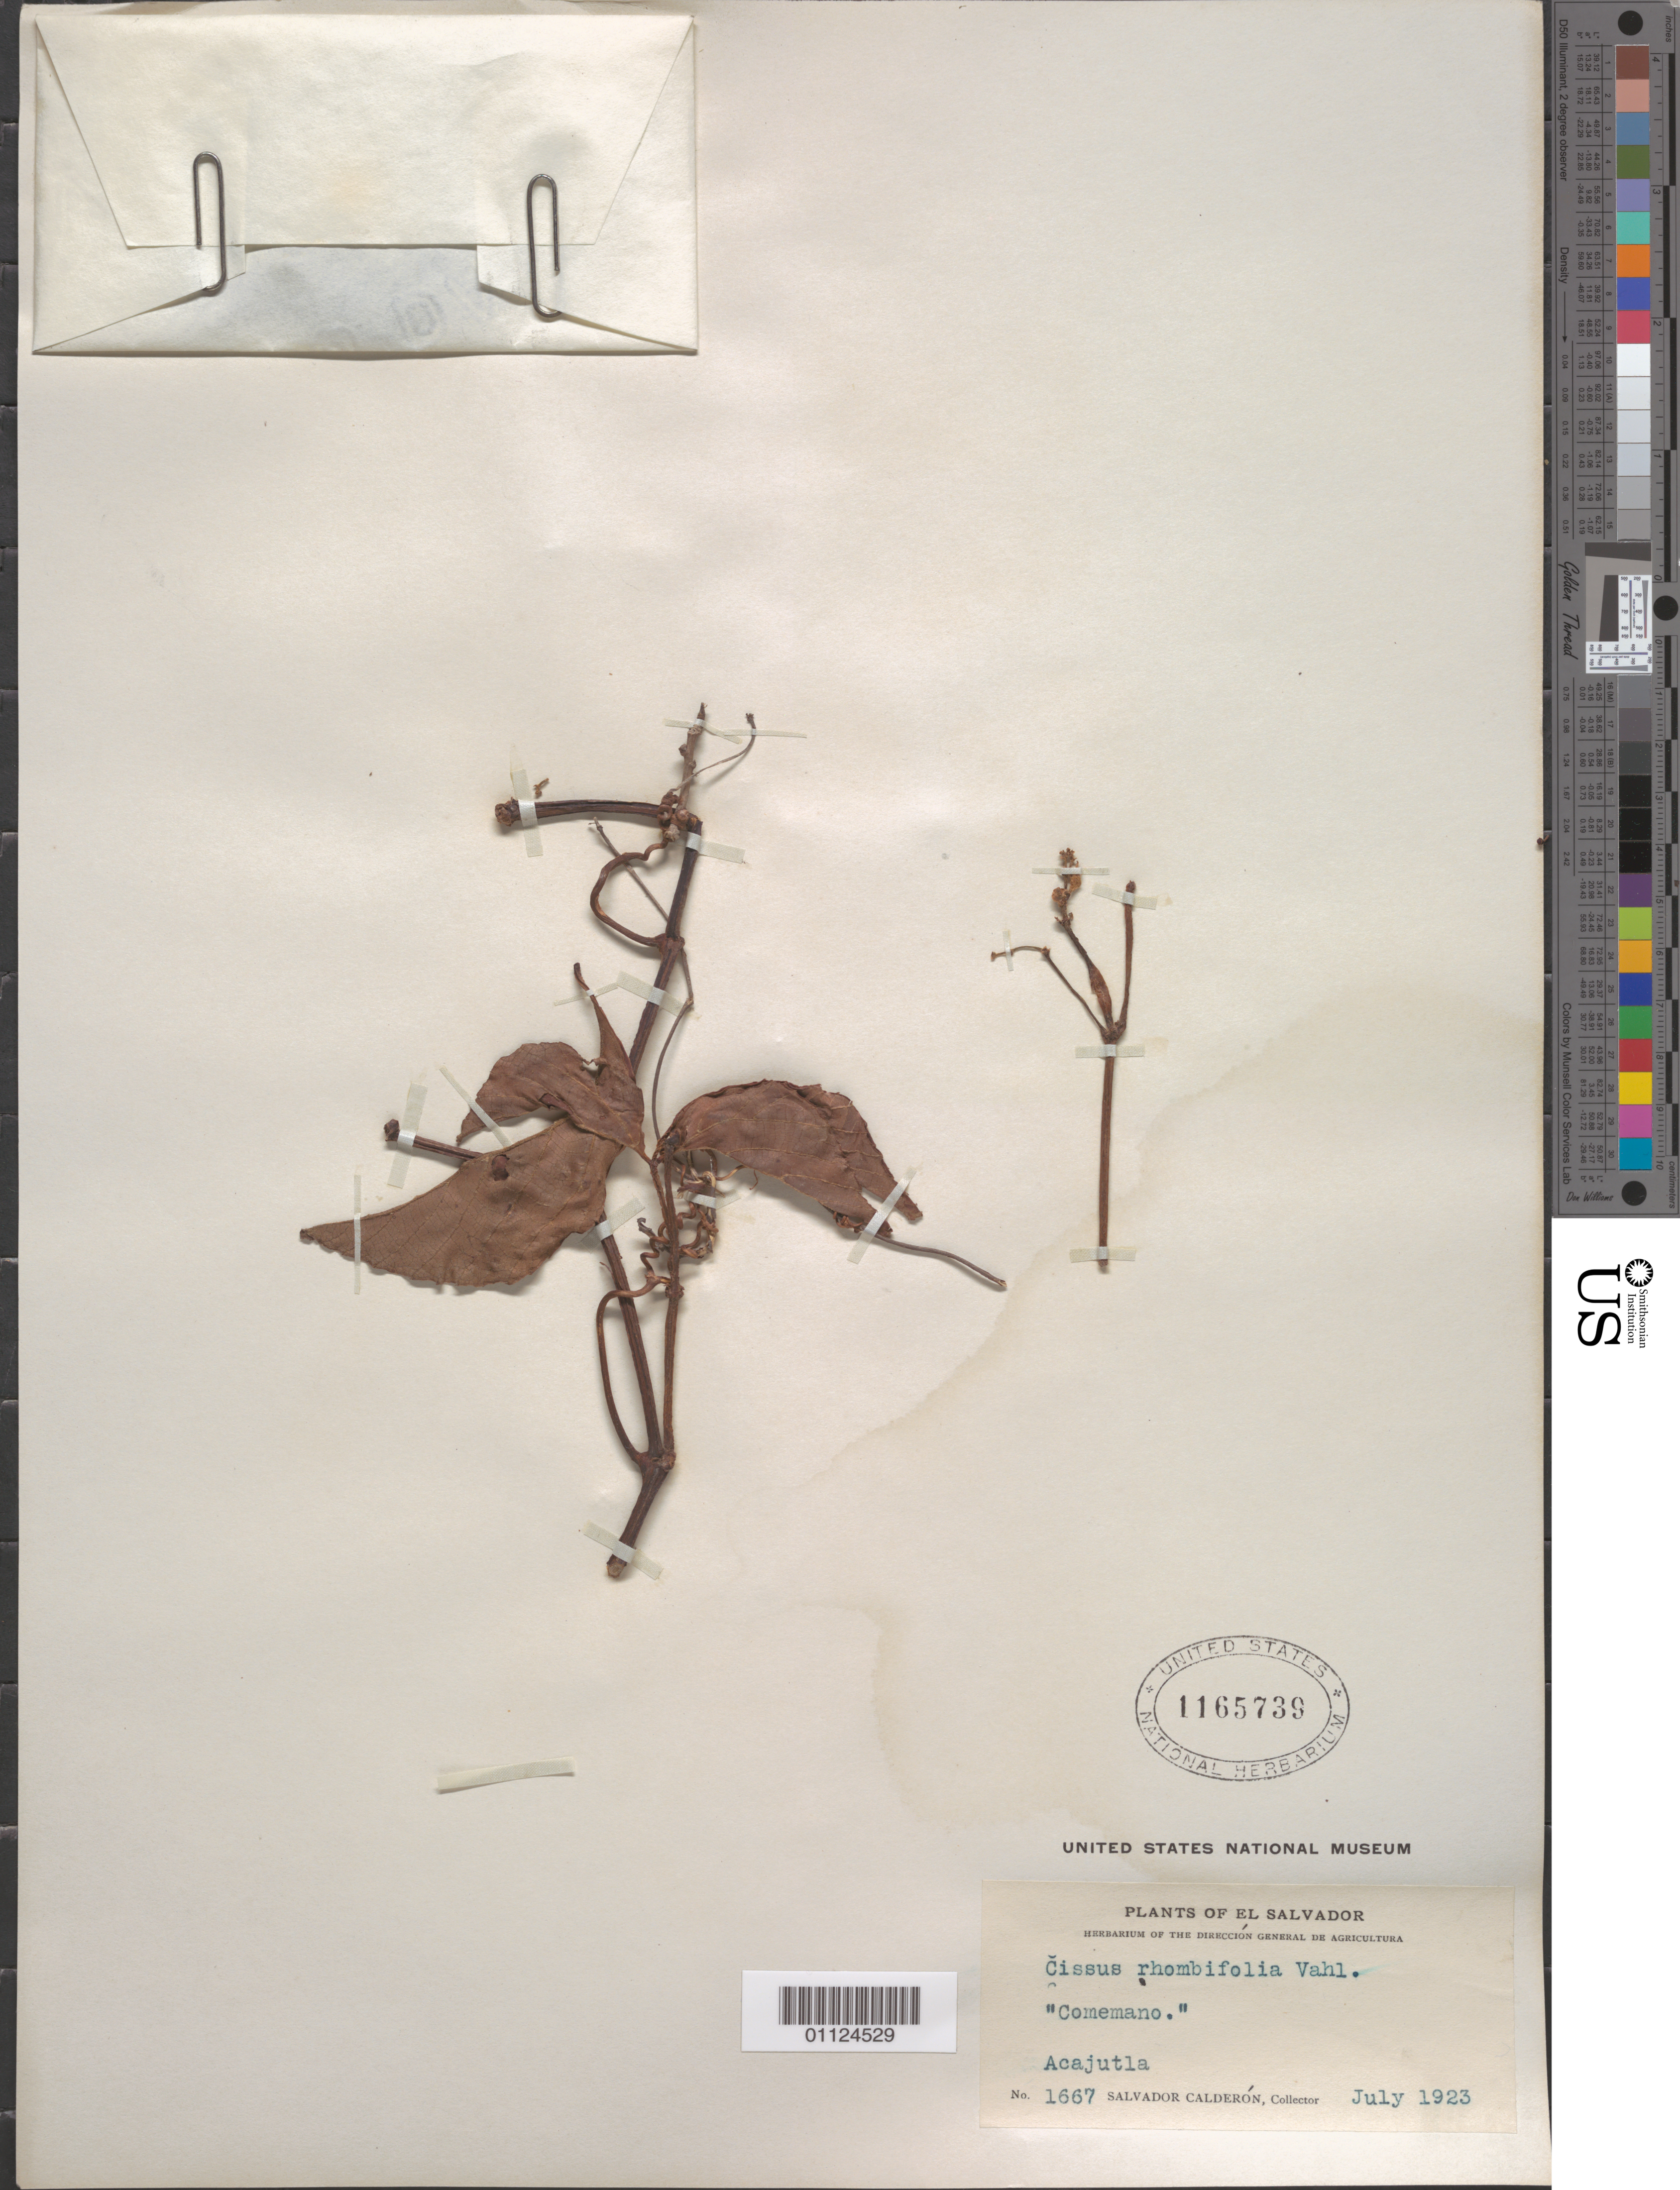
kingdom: Plantae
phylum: Tracheophyta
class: Magnoliopsida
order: Vitales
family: Vitaceae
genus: Cissus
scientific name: Cissus rhombifolia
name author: Vahl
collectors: S. Calderón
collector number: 1667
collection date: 1923-07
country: El Salvador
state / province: Sonsonate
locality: Acajutla.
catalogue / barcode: US 1165739